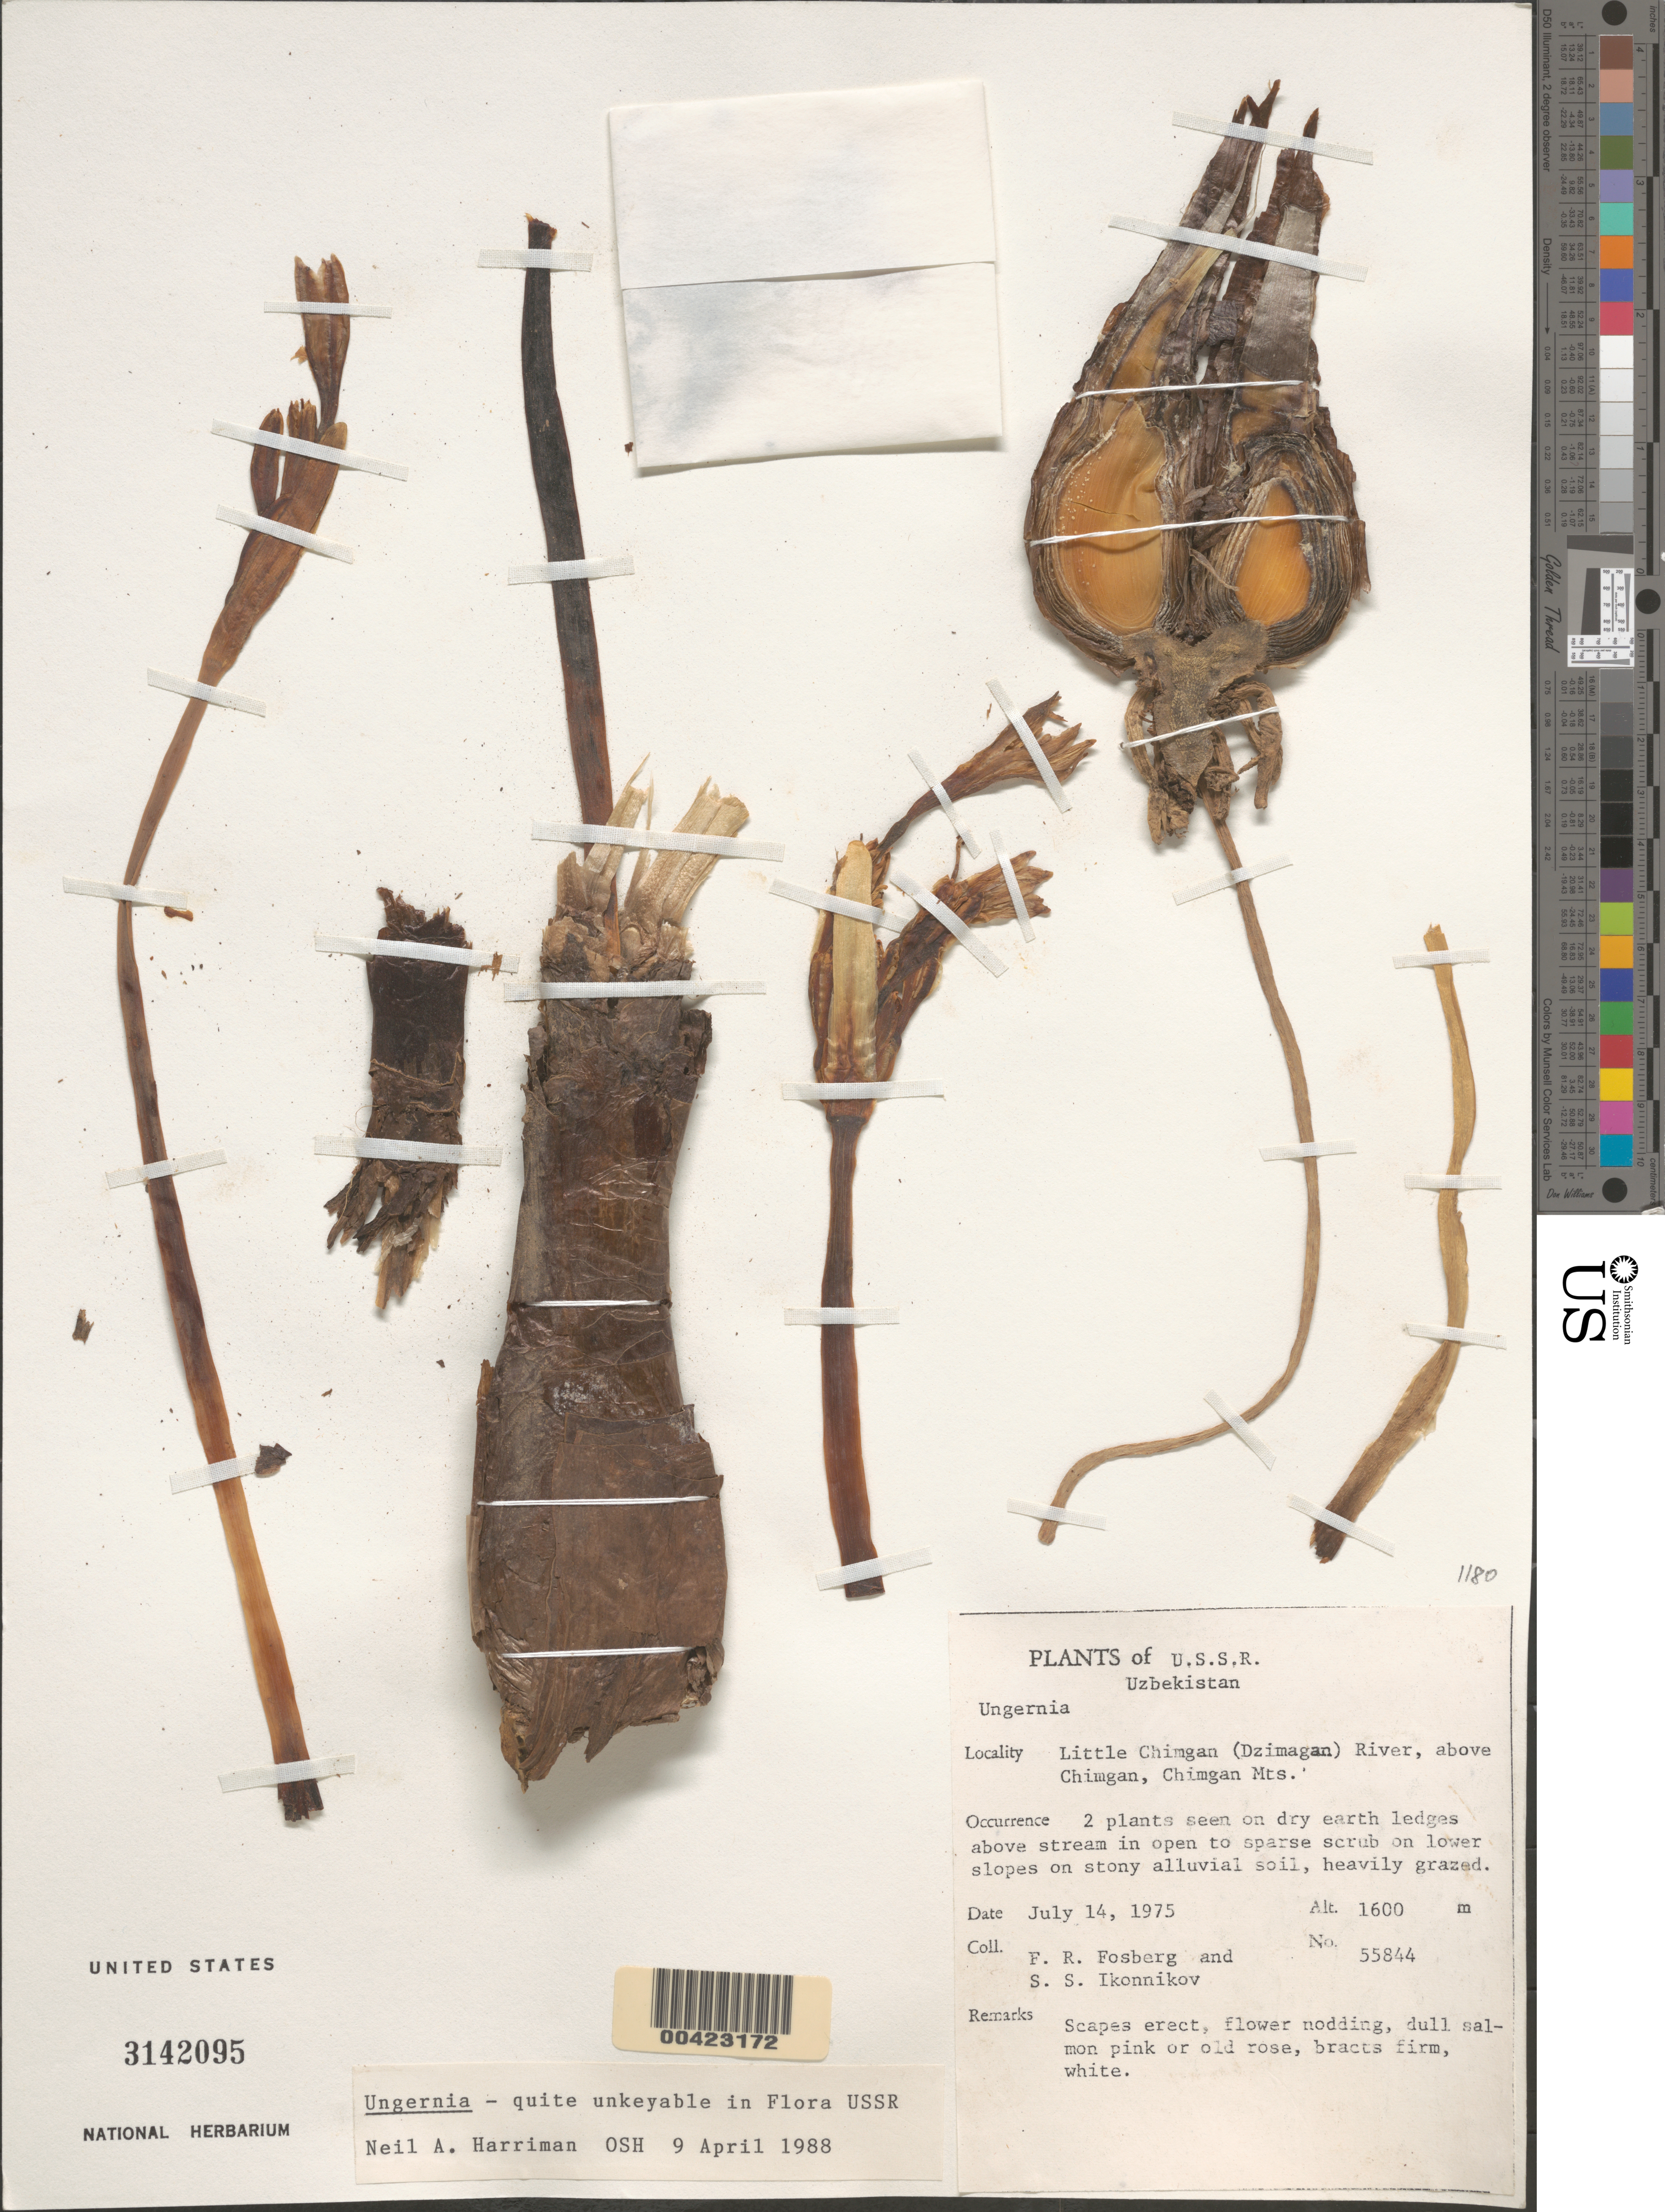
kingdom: Plantae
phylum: Tracheophyta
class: Liliopsida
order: Asparagales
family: Amaryllidaceae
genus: Ungernia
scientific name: Ungernia sp.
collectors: F. R. Fosberg & S. Ikonnikov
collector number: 55844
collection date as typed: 14 Jul 1975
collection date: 1975-07-14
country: Uzbekistan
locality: Uzbekistan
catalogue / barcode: US 3142095